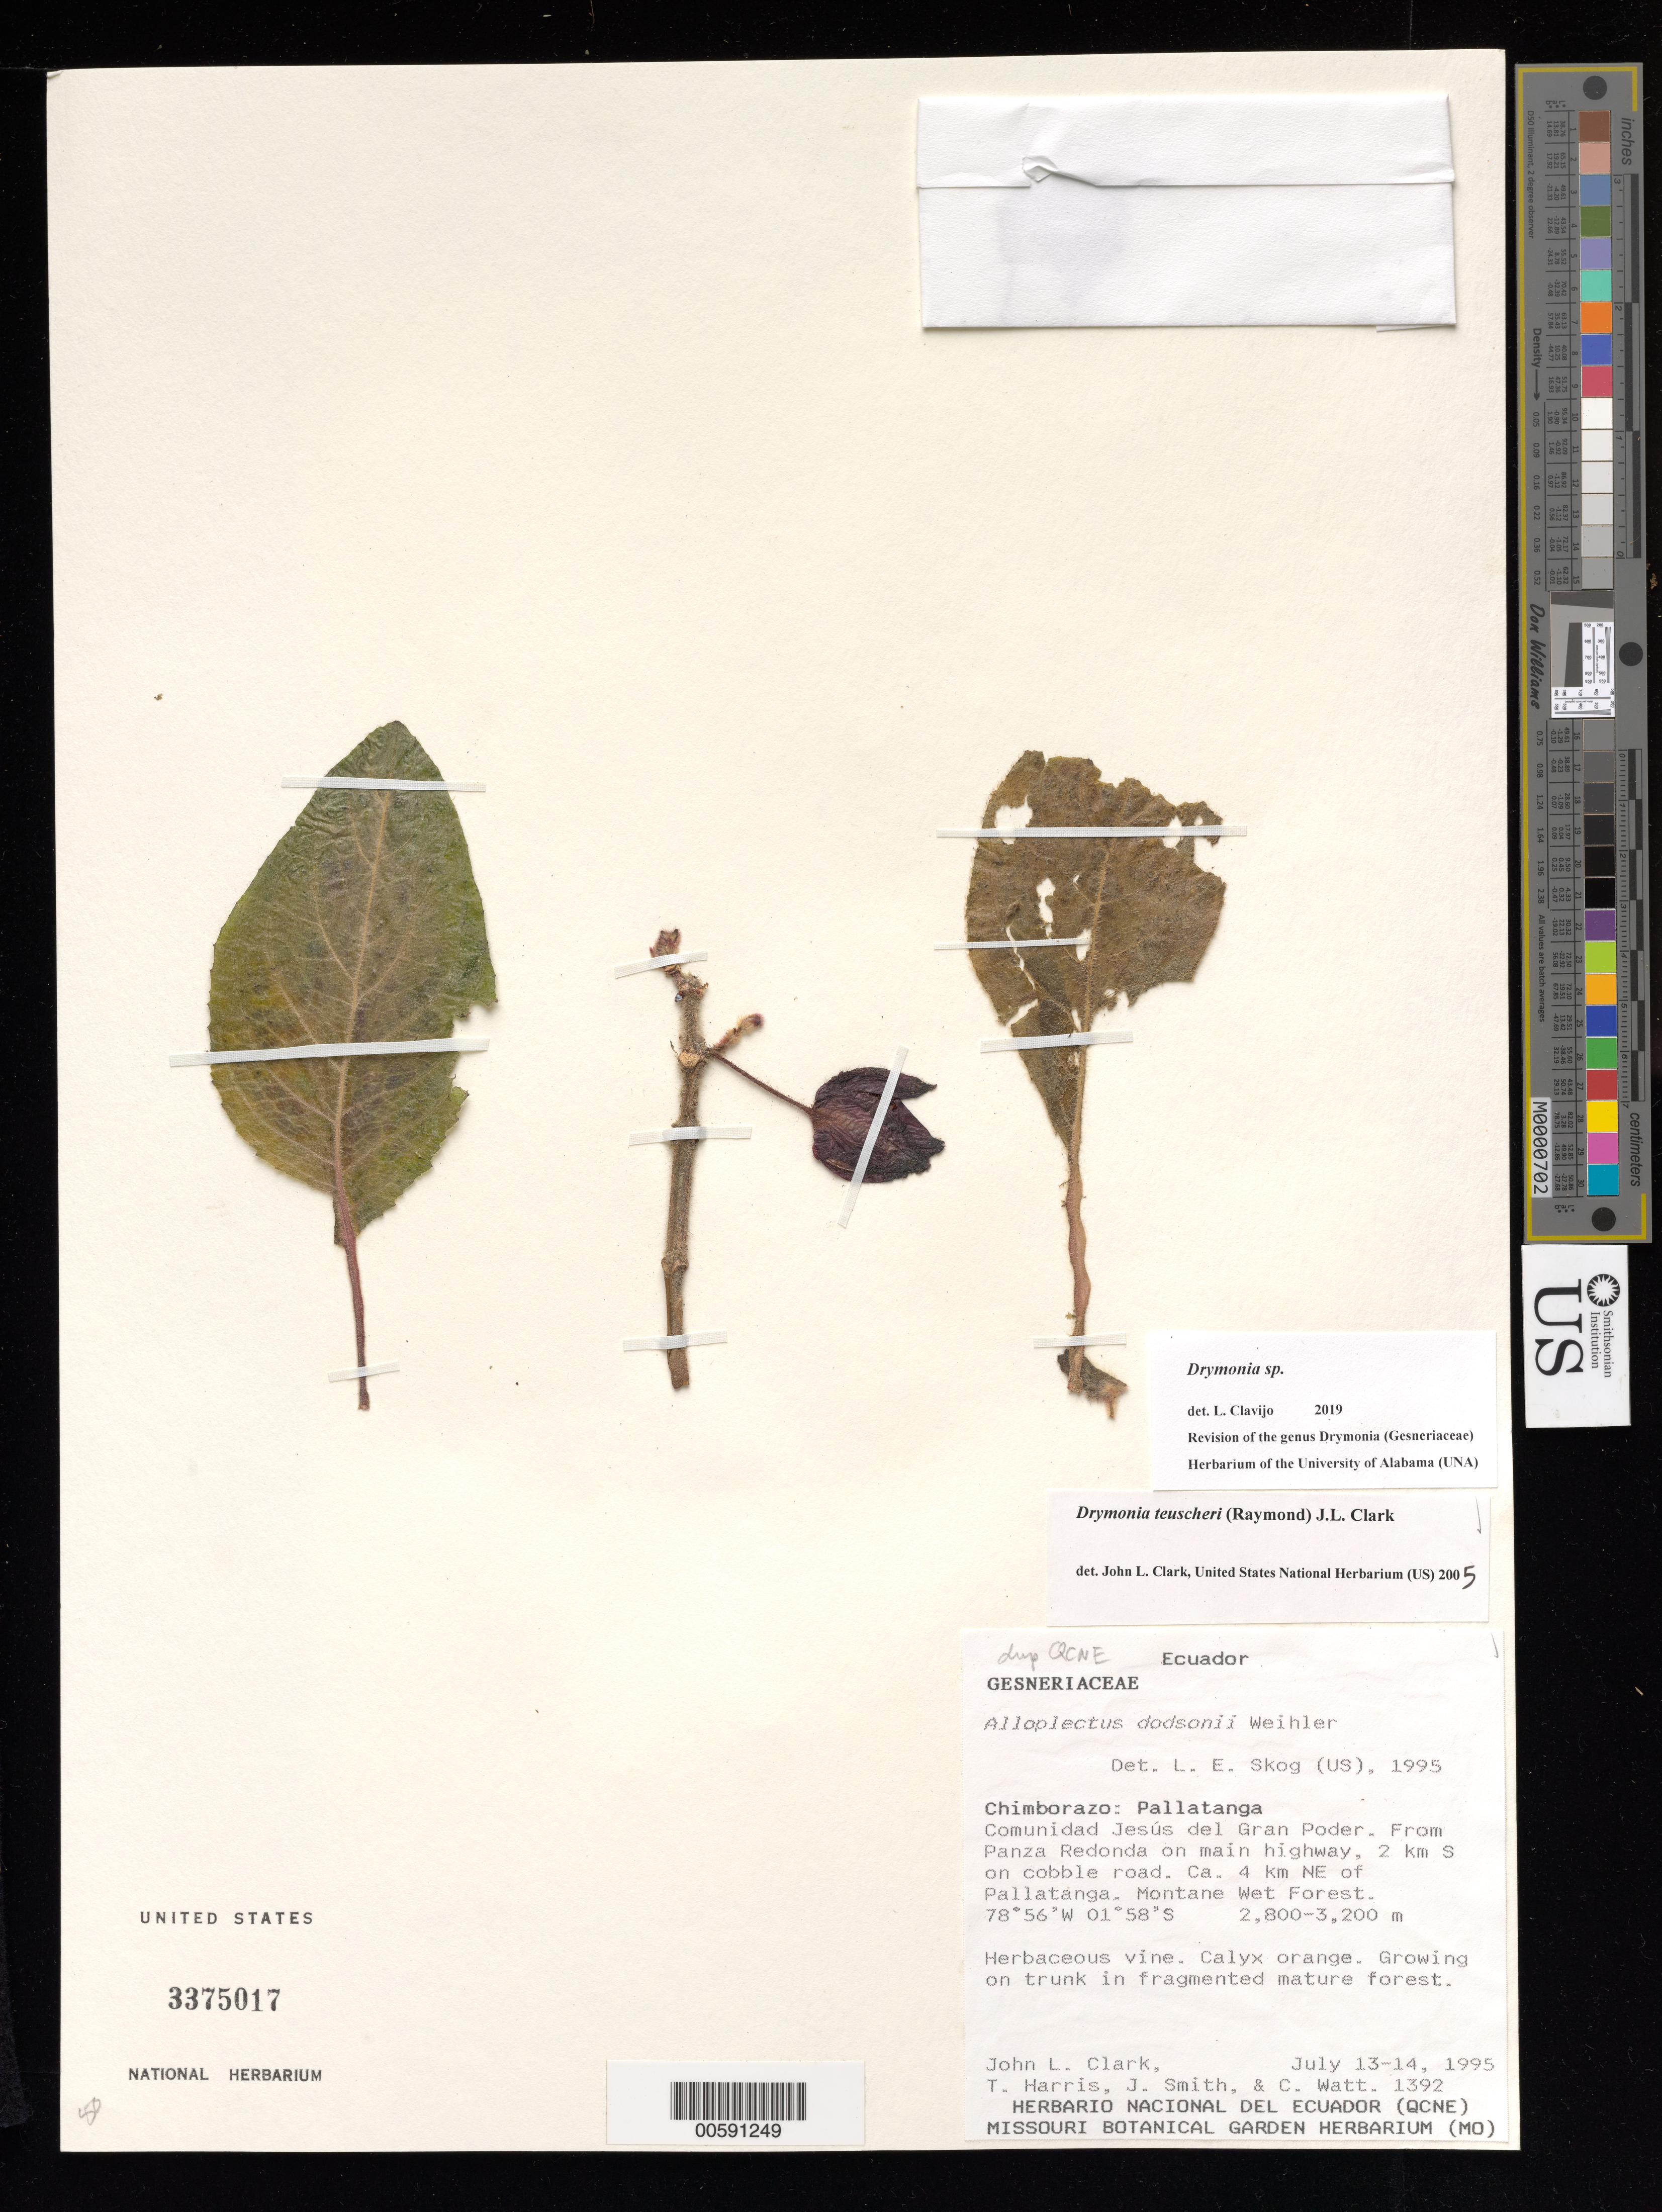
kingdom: Plantae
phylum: Tracheophyta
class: Magnoliopsida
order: Lamiales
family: Gesneriaceae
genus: Drymonia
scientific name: Drymonia teuscheri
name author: (Raymond) J.L. Clark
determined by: Clark, J. L., (SEL), The Marie Selby Botanical Garden (UNITED STATES)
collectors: J. L. Clark, T. Harris, J. Smith & C. Watt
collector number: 1392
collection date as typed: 13-14 Jul 1995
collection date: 1995-07-13/1995-07-14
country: Ecuador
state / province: Chimborazo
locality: Pallatanga: comunidad Jesús de Grain Poder, from Panza Redonda on main highway, 2 km S on cobble road, ca. 4 km NE of Pallatanga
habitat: Montane wet forest; in fragmented mature forest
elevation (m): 2800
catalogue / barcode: US 3375017